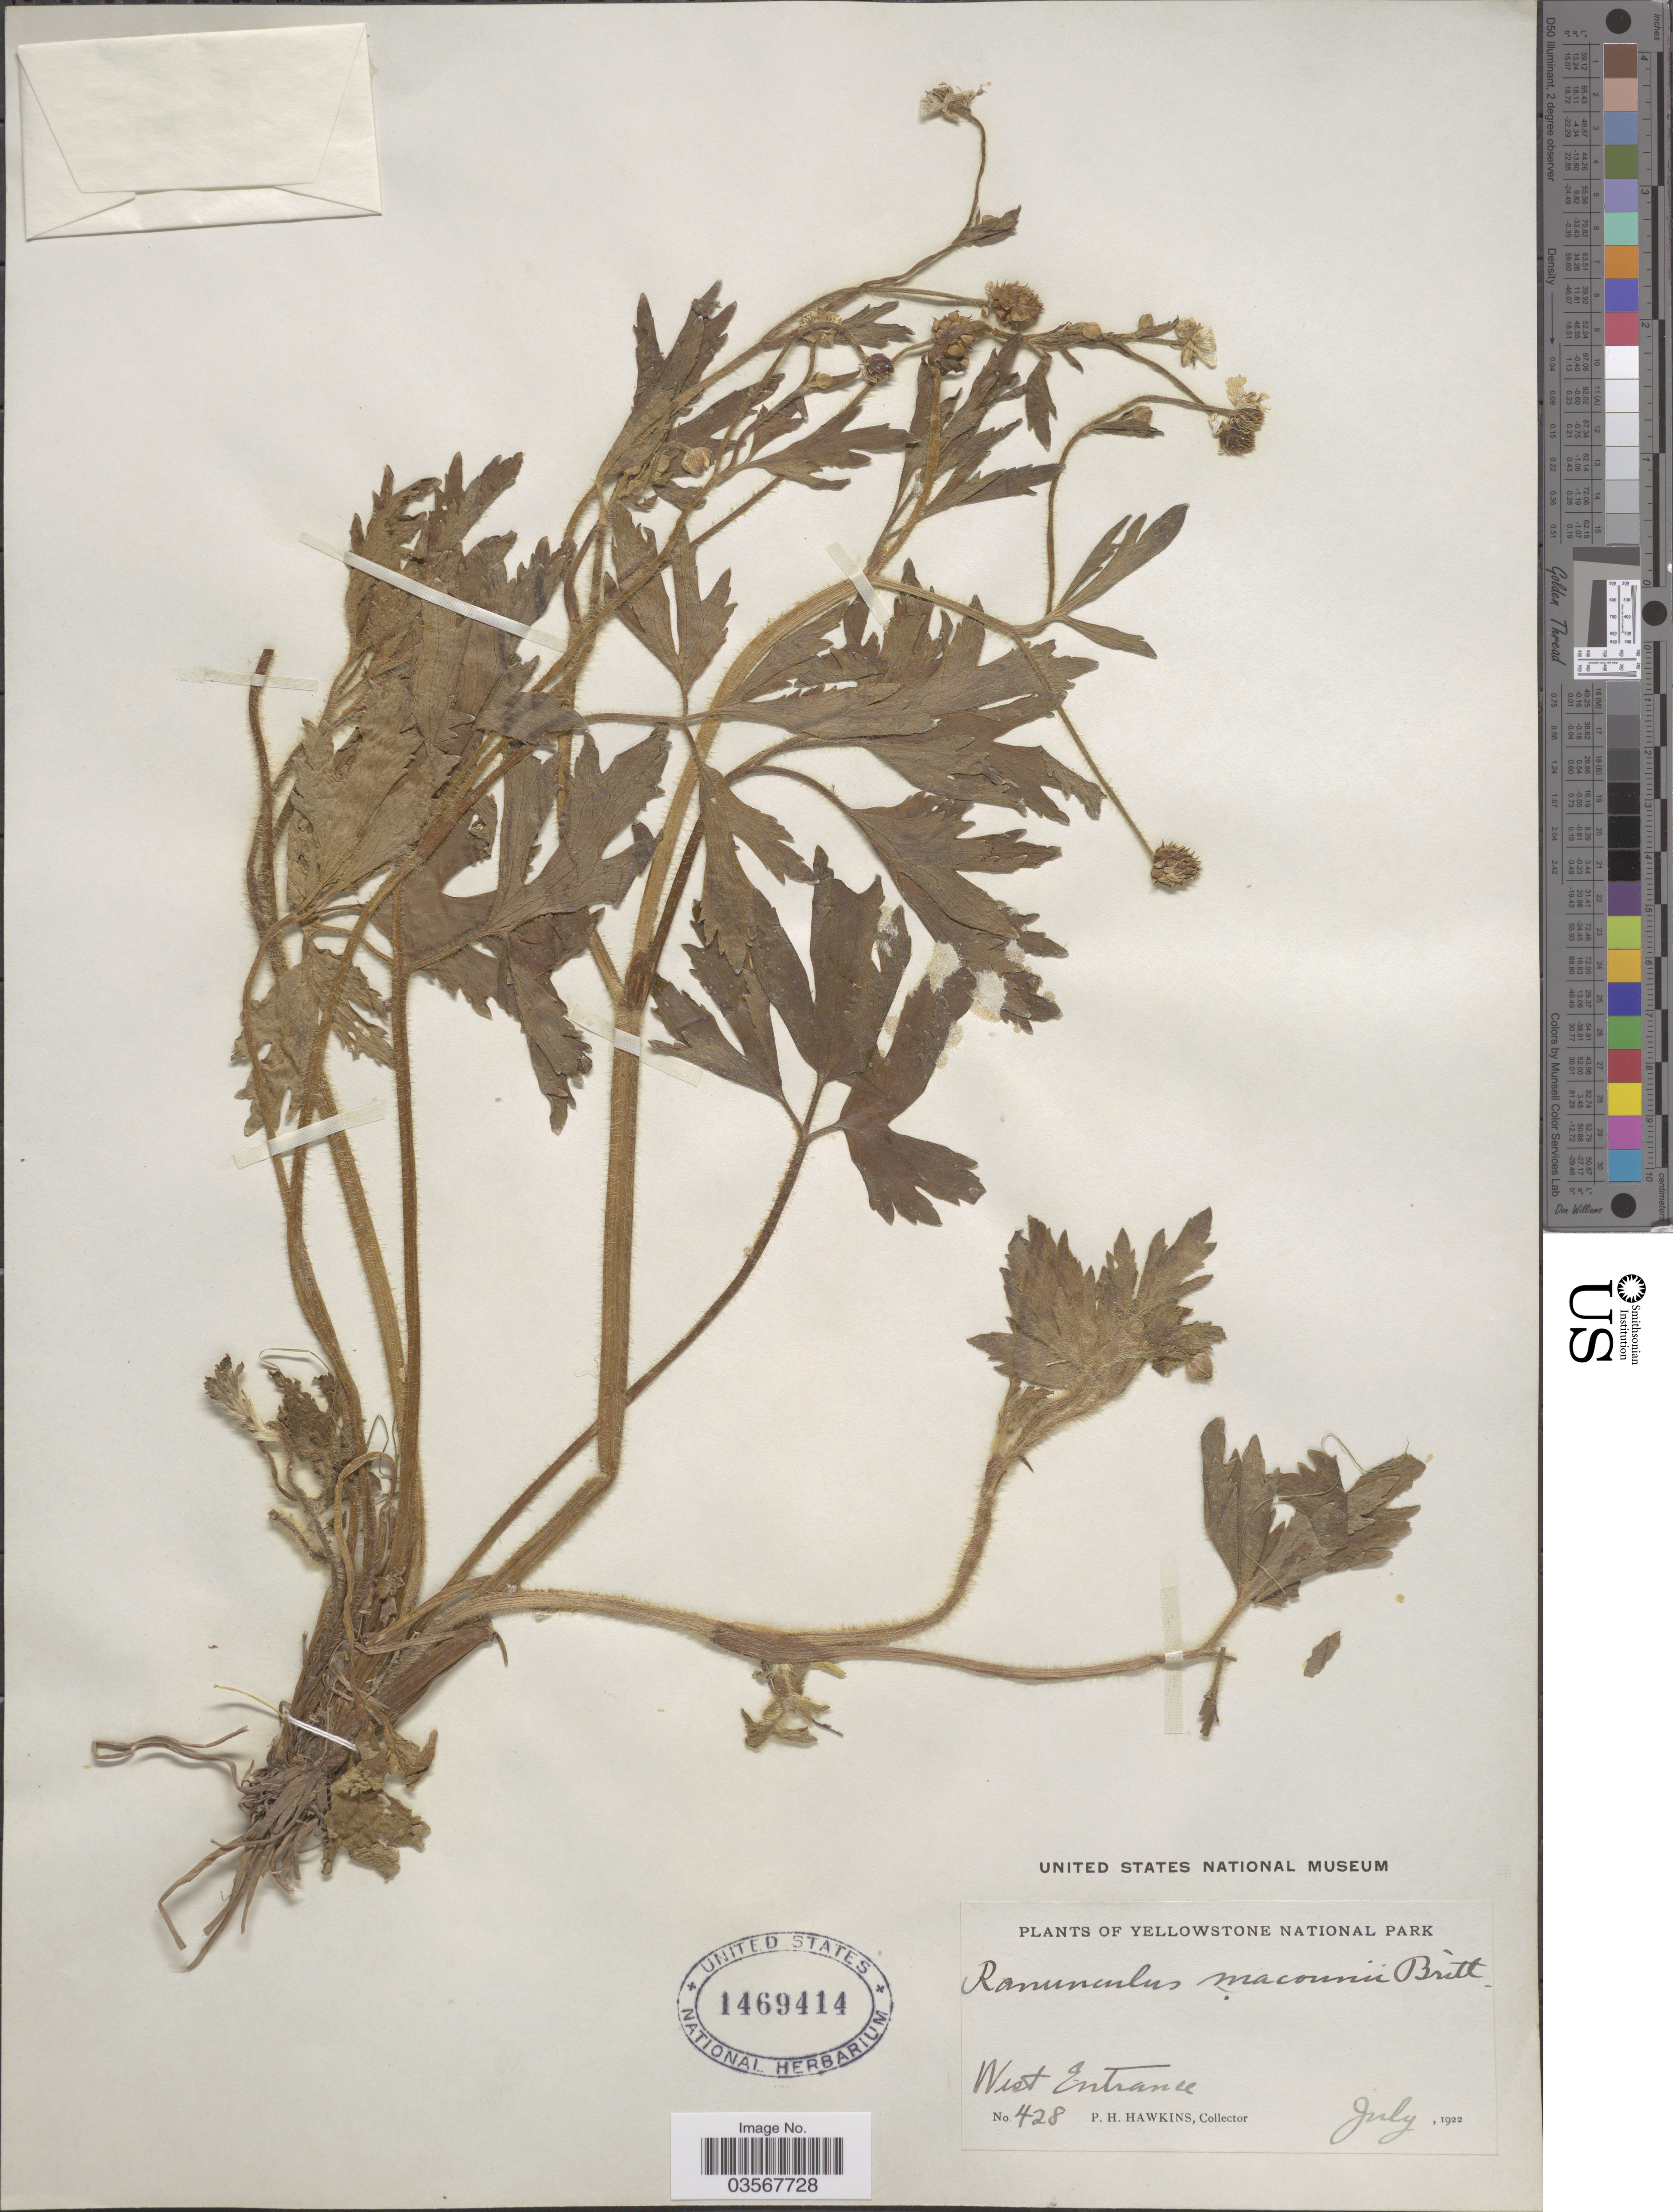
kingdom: Plantae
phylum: Tracheophyta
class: Magnoliopsida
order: Ranunculales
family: Ranunculaceae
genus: Ranunculus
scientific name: Ranunculus macounii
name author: Britton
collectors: P. Hawkins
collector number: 428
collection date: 1922-07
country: United States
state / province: Montana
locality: Yellowstone National Park. West Entrance.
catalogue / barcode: US 1469414